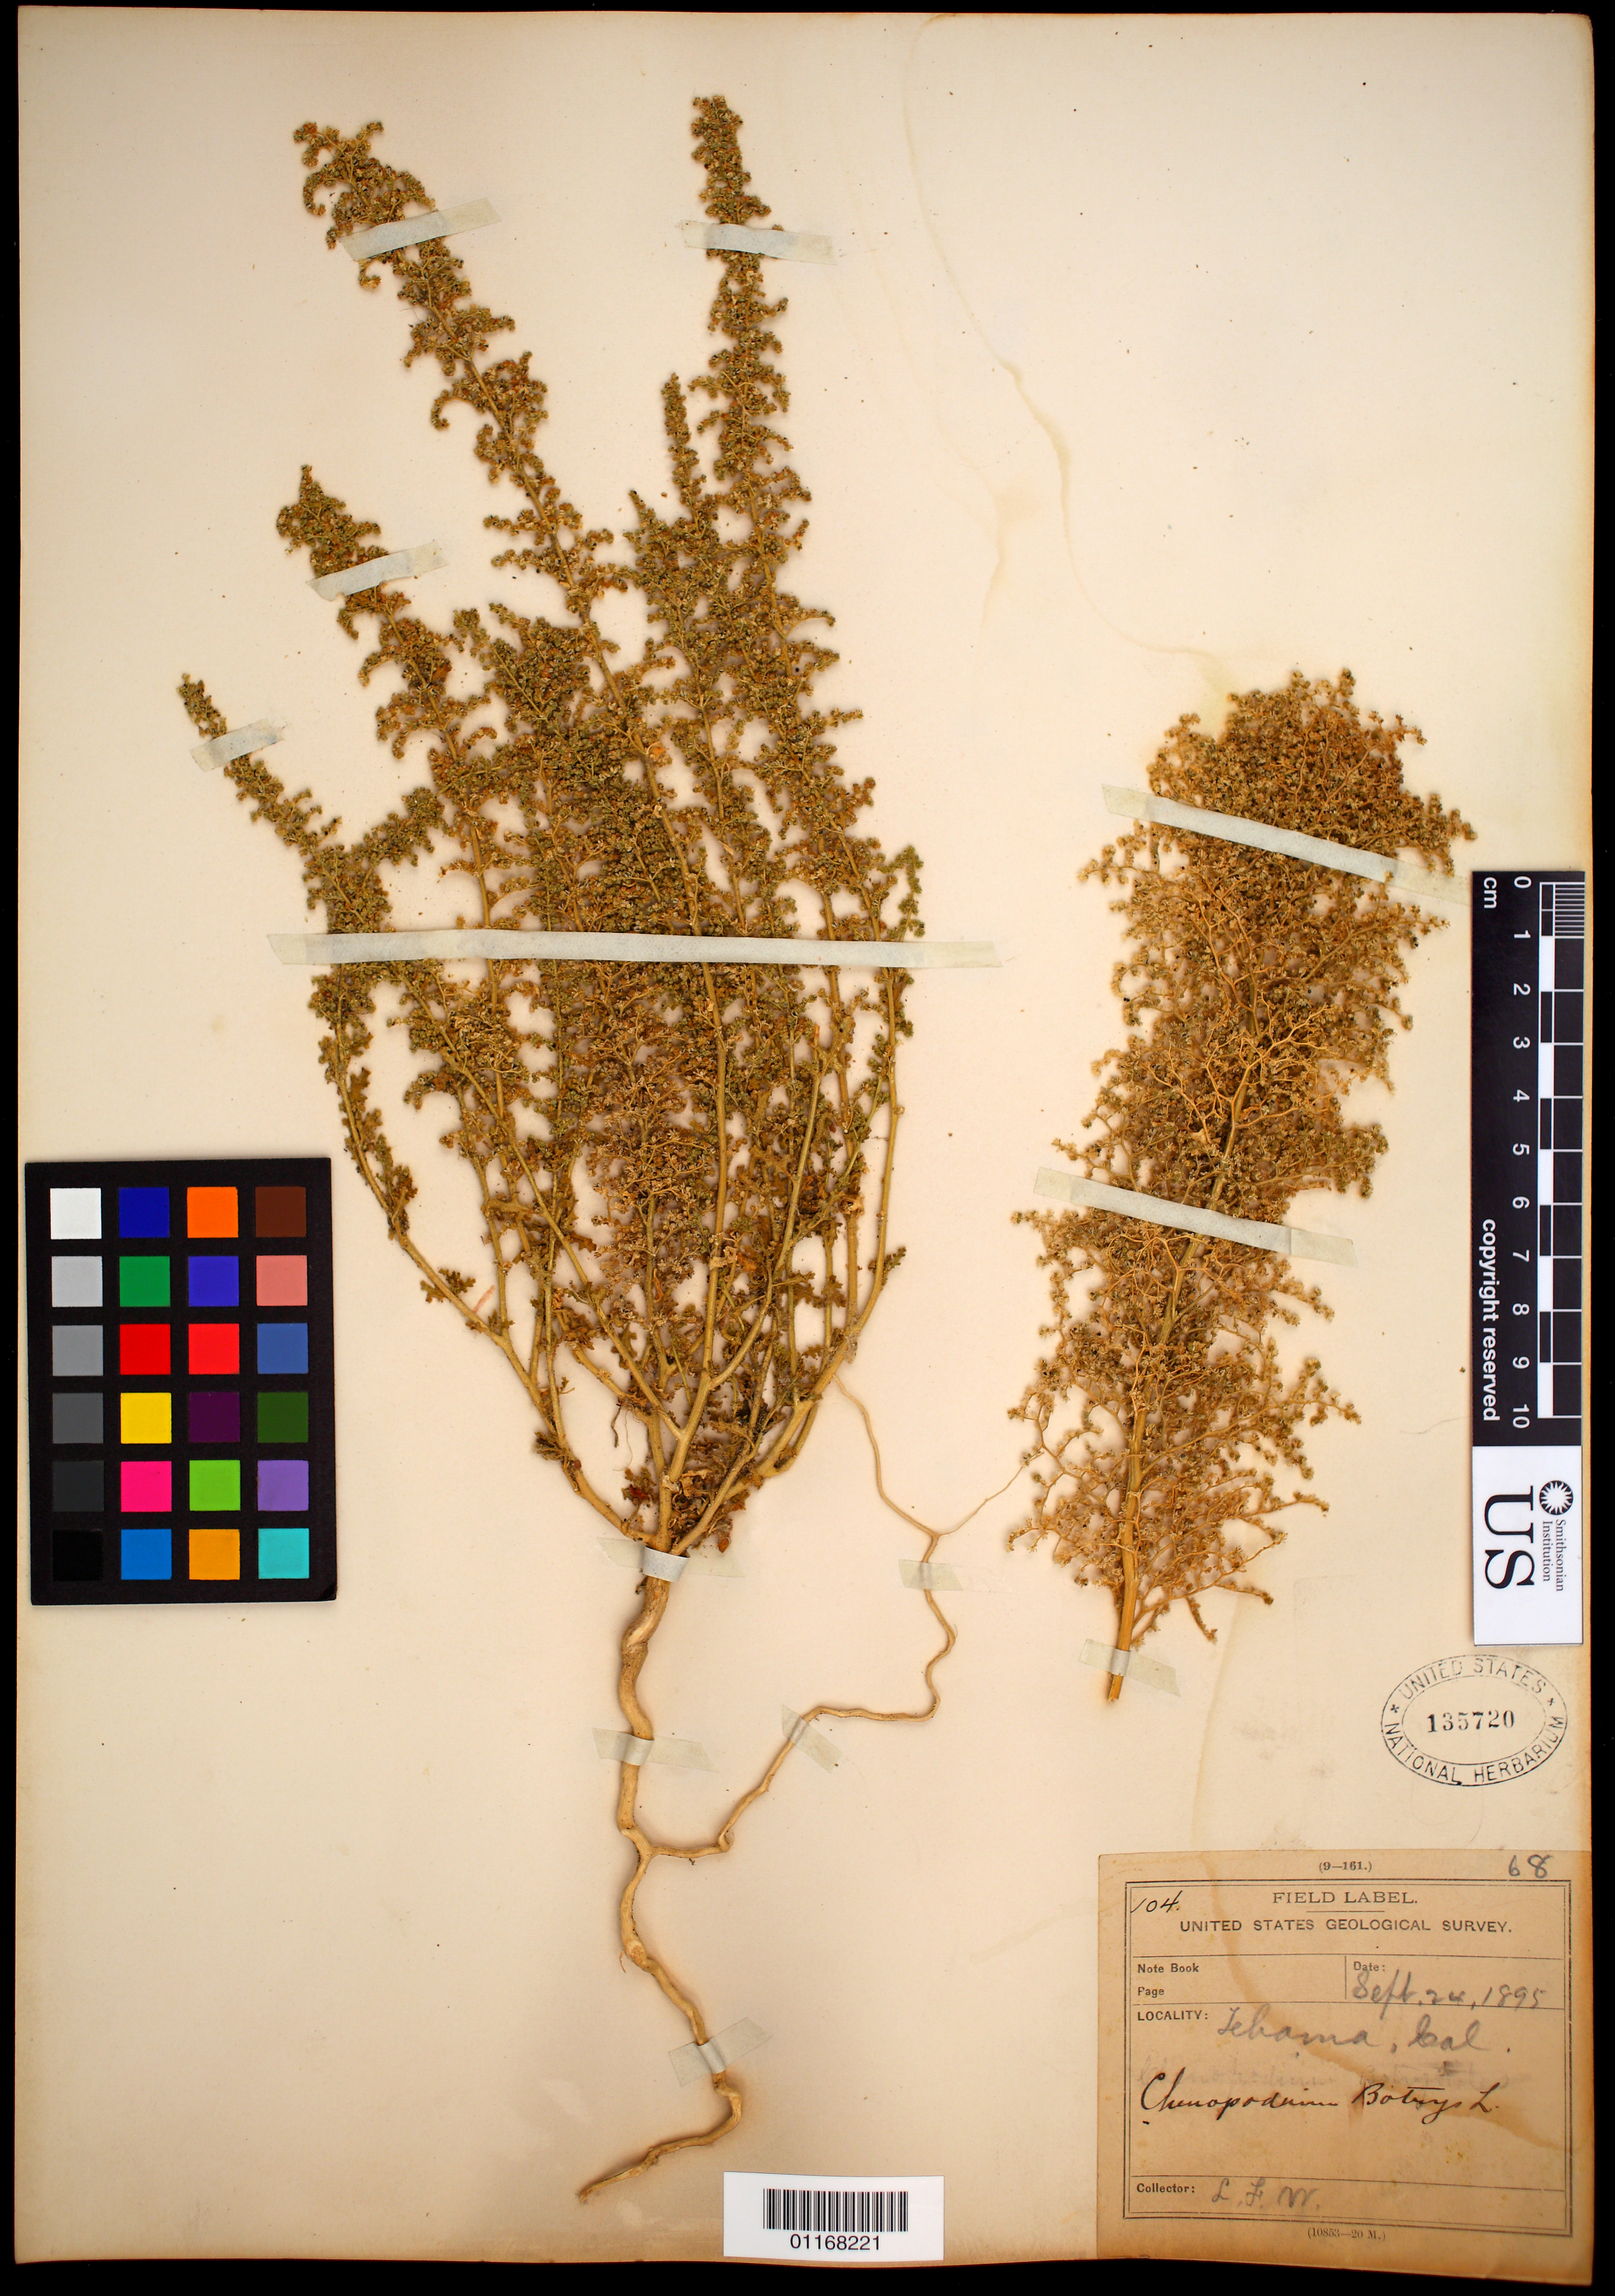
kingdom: Plantae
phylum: Tracheophyta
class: Magnoliopsida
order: Caryophyllales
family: Amaranthaceae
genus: Chenopodium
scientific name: Chenopodium botrys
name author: L.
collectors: L. F. Ward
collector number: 104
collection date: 1895-09-24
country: United States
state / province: California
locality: Tehama.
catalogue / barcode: US 135720